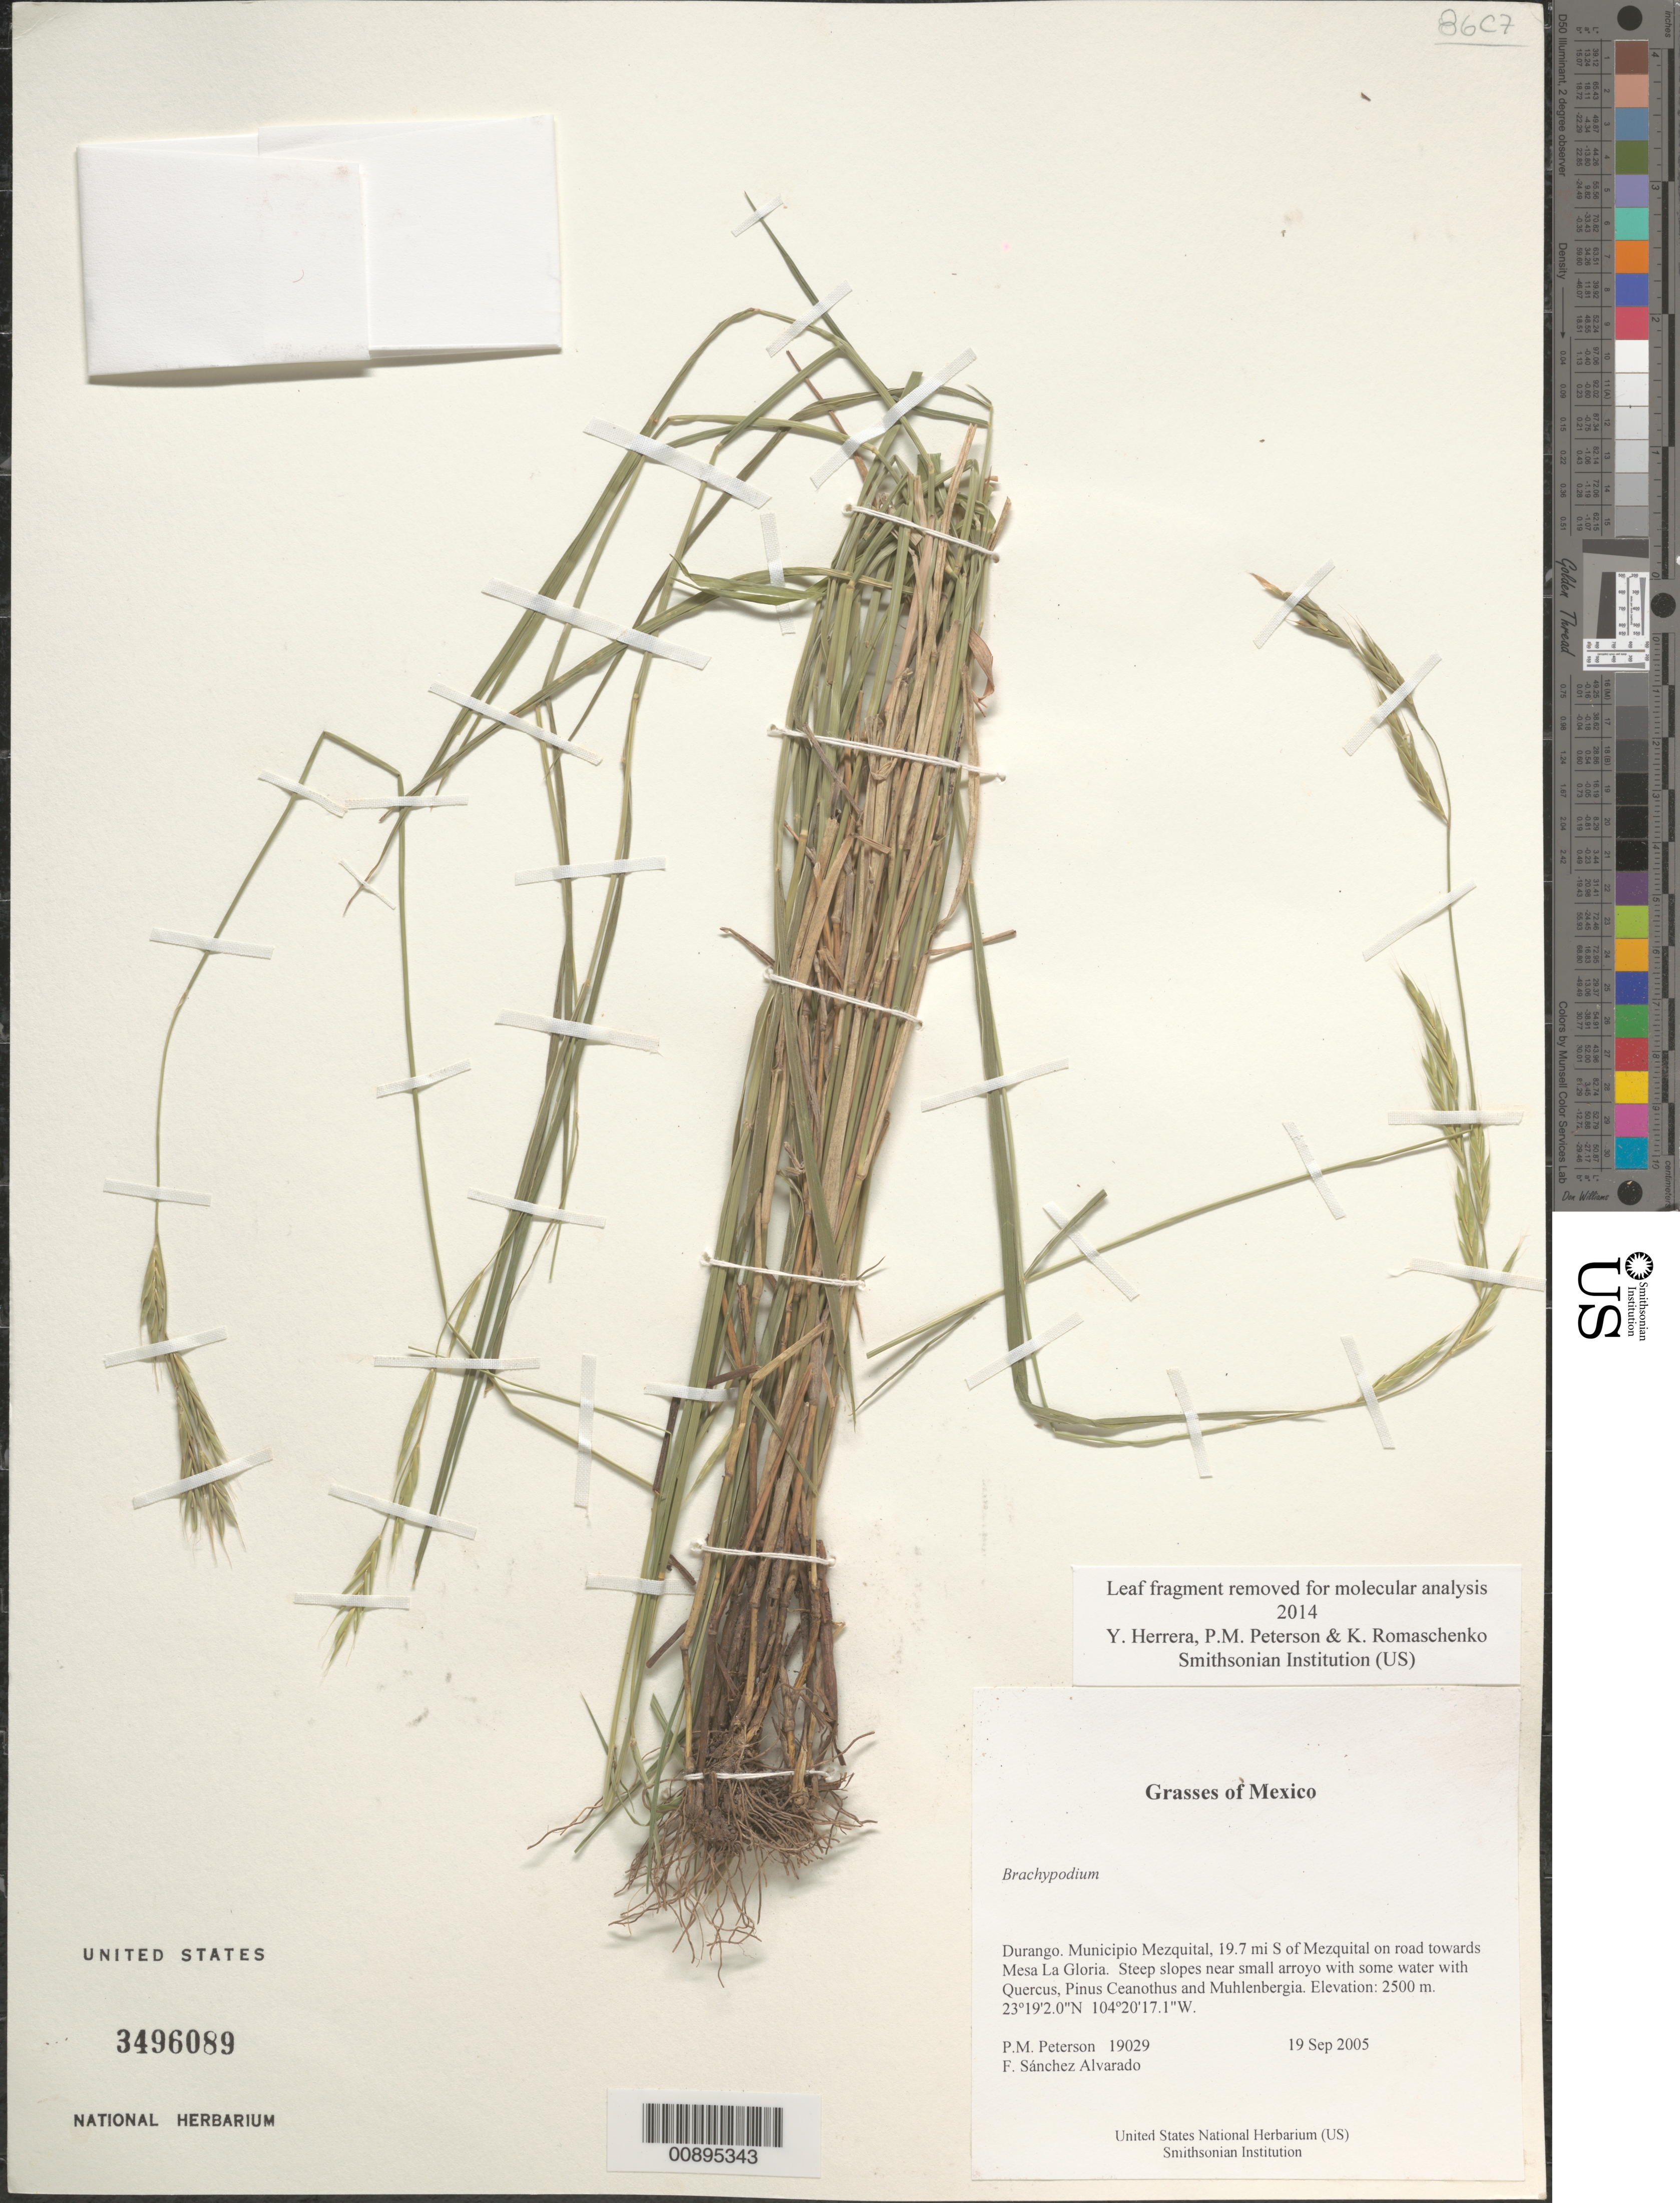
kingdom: Plantae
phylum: Tracheophyta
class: Liliopsida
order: Poales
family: Poaceae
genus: Brachypodium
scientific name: Brachypodium sp.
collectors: P. M. Peterson & F. Sánchez Alvarado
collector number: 19029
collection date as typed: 19 Sep 2005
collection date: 2005-09-19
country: Mexico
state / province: Durango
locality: Municipio Mezquital, 19.7 mi S of Mezquital on road towards Mesa La Gloria. Steep slopes near small arroyo with some water with Quercus, Pinus Ceanothus and Muhlenbergia.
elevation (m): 2500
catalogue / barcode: US 3496089